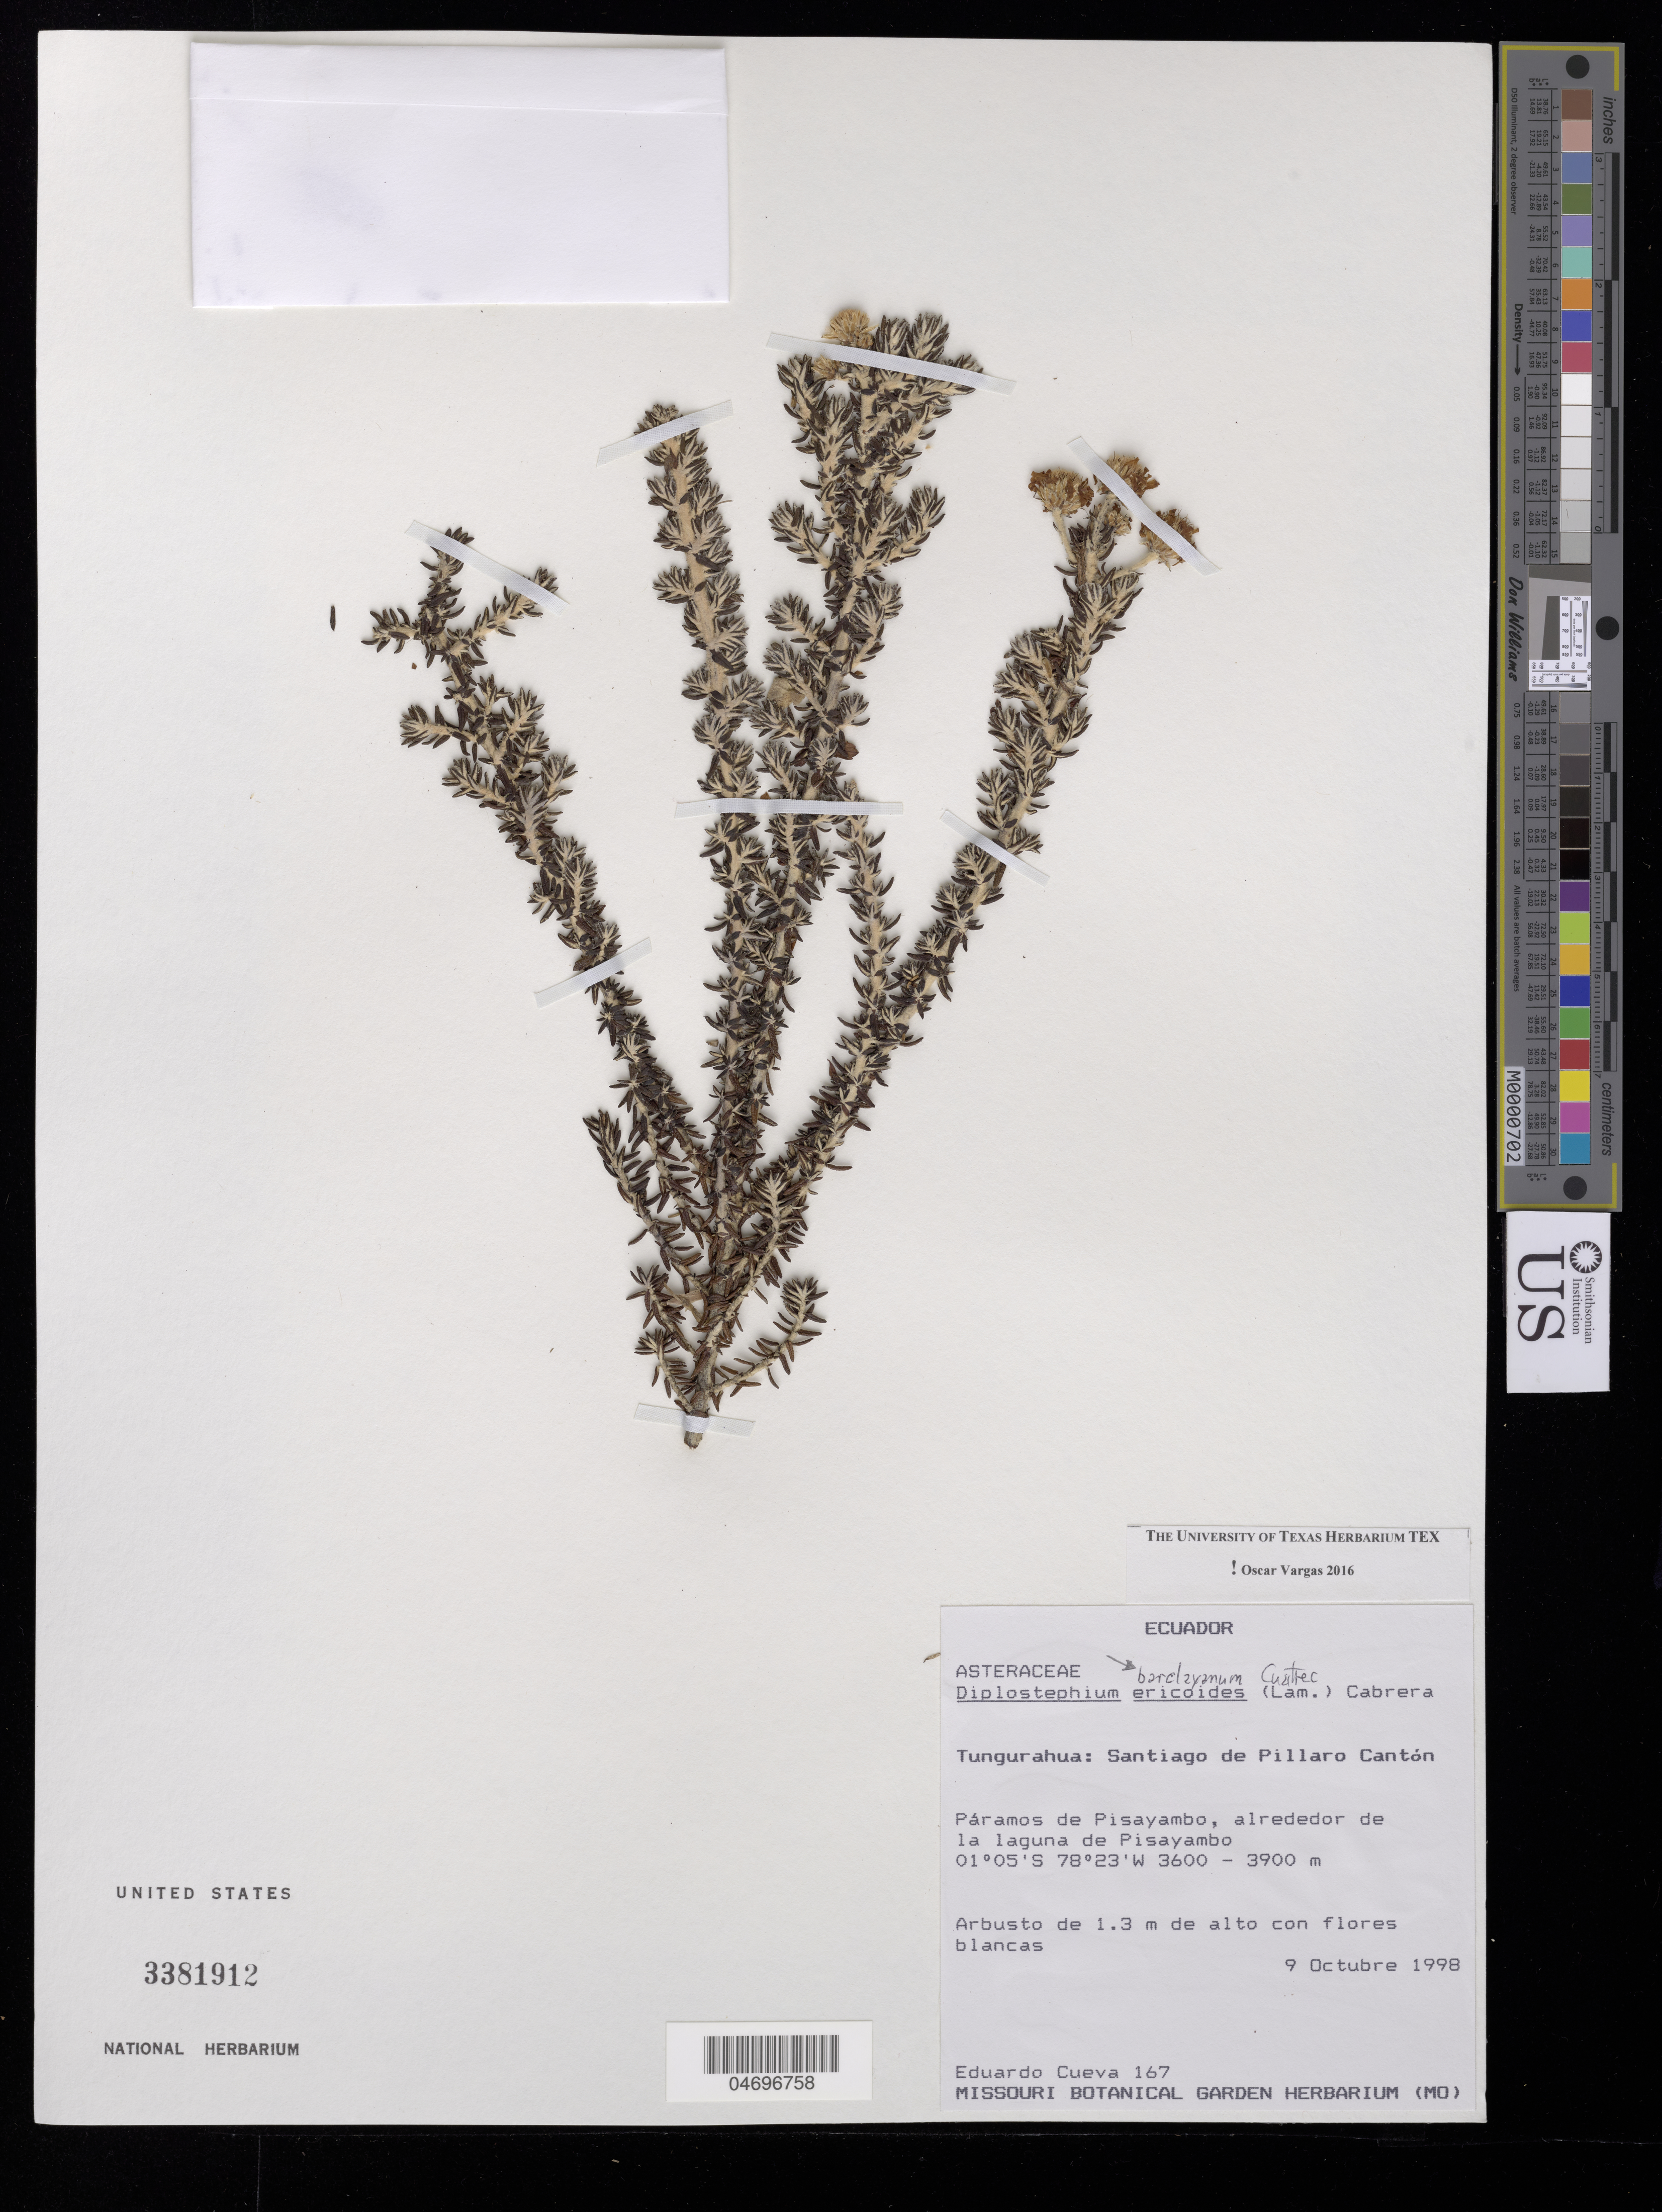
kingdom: Plantae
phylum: Tracheophyta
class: Magnoliopsida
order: Asterales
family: Asteraceae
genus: Diplostephium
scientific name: Diplostephium barclayanum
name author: Cuatrec.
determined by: Vargas, Oscar M.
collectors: E. Cueva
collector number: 167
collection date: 1998-10-09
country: Ecuador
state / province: Tungurahua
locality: Santiago de Pillaro canton. paramos de Pisayambo, alrededor de la Laguna Pisayambo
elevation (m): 3600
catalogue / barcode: US 3381912